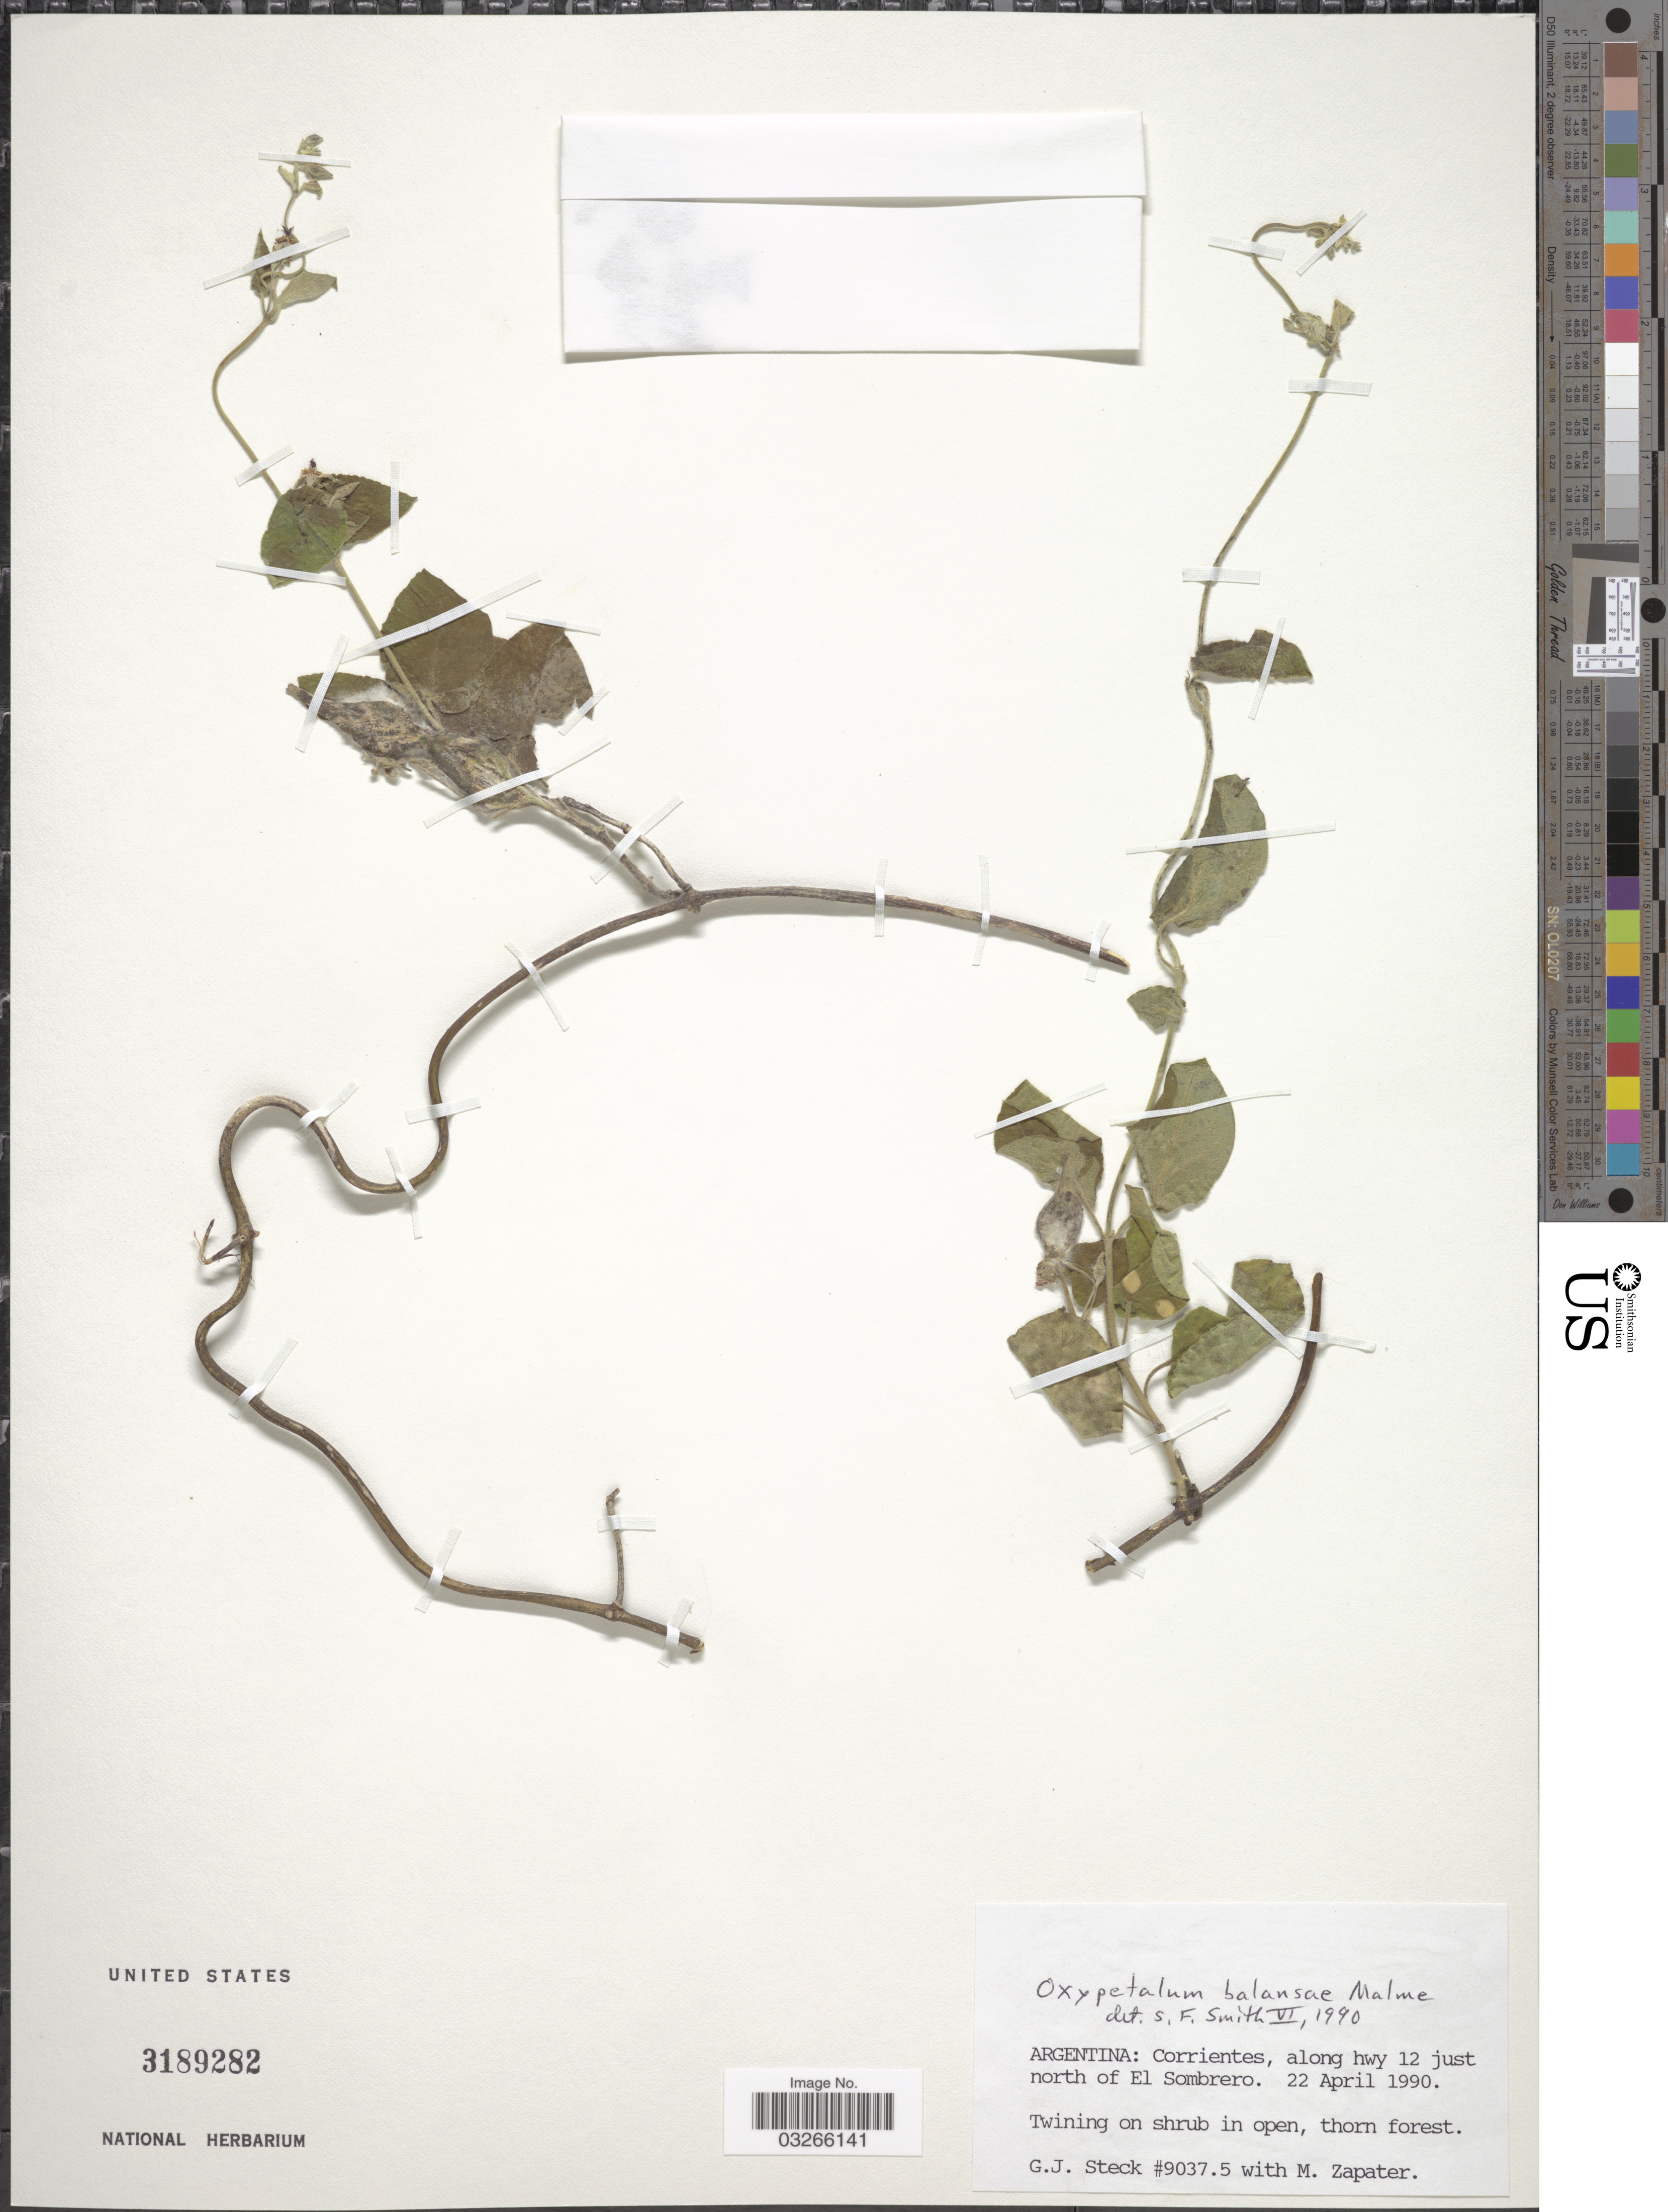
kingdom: Plantae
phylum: Tracheophyta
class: Magnoliopsida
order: Gentianales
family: Apocynaceae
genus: Oxypetalum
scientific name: Oxypetalum balansae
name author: Malme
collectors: G. Steck & M. Zapater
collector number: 9037.5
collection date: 1990-04-22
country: Argentina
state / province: Corrientes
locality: Along hwy 12 just north of El Sombrero.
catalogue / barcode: US 3189282